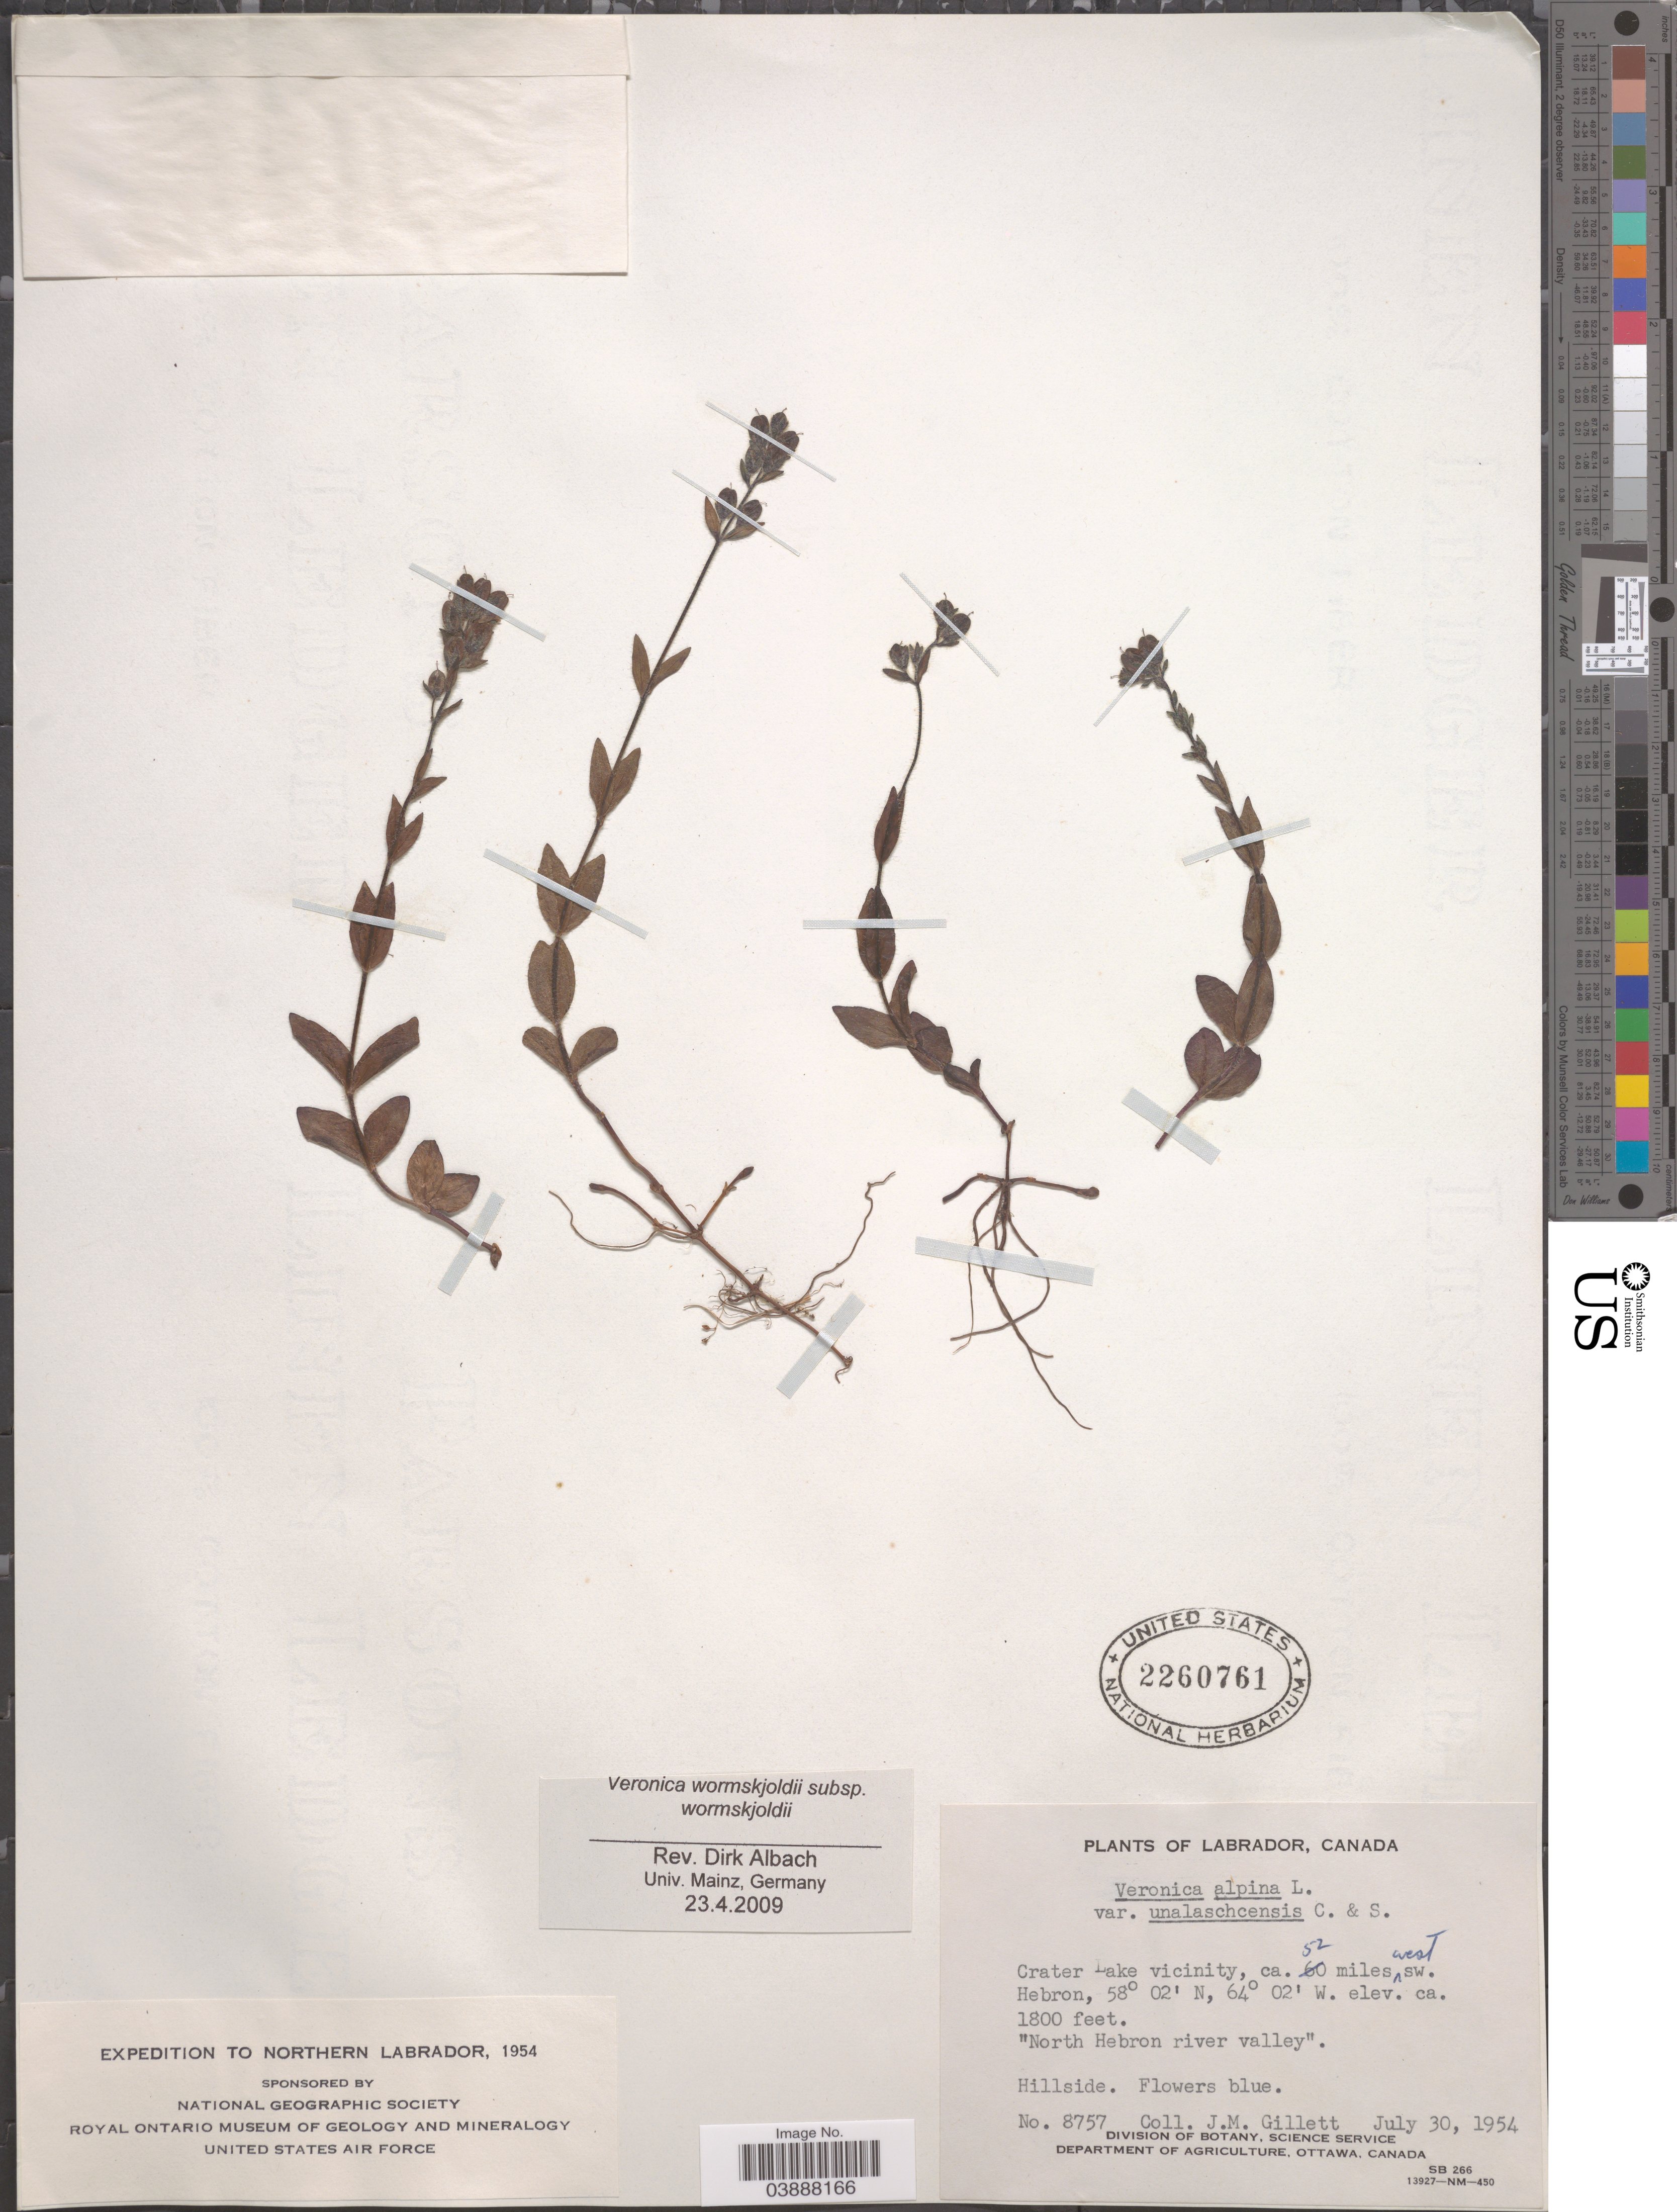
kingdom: Plantae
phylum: Tracheophyta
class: Magnoliopsida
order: Lamiales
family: Plantaginaceae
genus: Veronica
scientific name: Veronica wormskjoldii subsp. wormskjoldii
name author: Roem. & Schult.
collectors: J. M. Gillett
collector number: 8757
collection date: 1954-07-30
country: Canada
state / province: Newfoundland and Labrador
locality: Northern Labrador. Labrador. Crater Lake vicinity, ca. 52 miles west SW. Hebron. 'North Hebron river valley'.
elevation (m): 549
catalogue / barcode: US 2260761